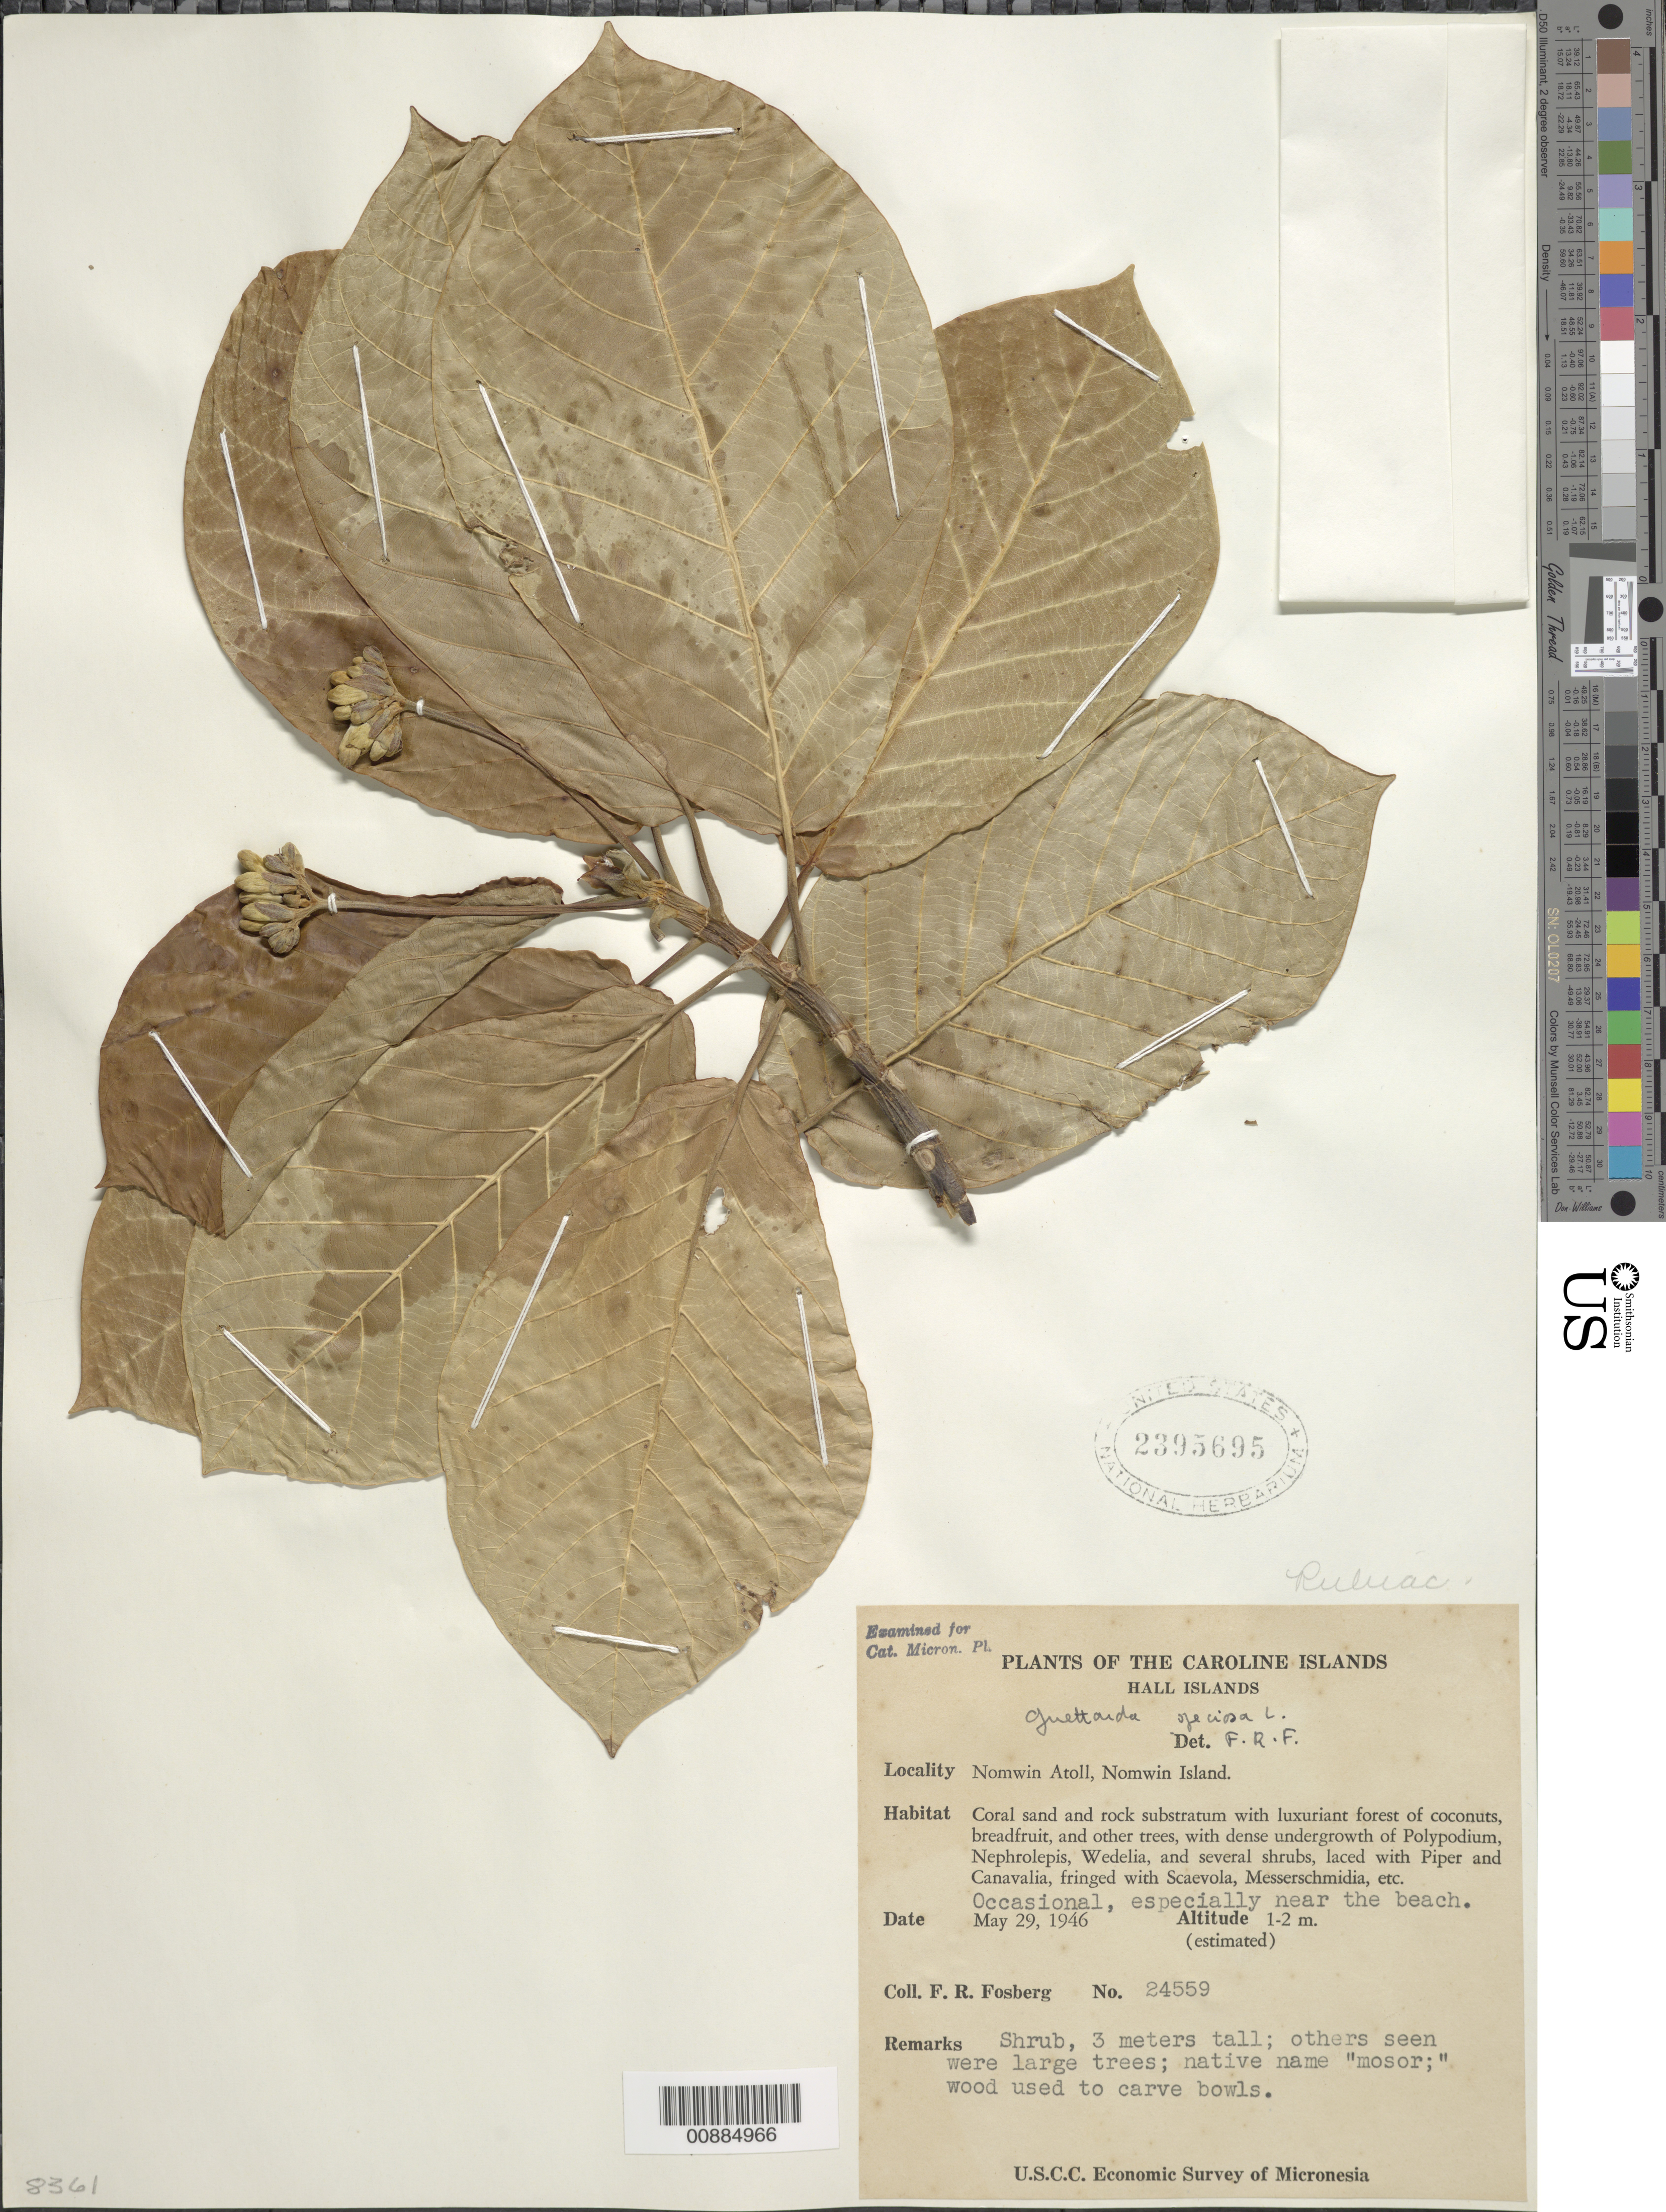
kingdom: Plantae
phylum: Tracheophyta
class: Magnoliopsida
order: Gentianales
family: Rubiaceae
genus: Guettarda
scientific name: Guettarda speciosa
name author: L.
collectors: F. R. Fosberg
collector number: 24559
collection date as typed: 29 May 1946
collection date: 1946-05-29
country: Micronesia, Federated States of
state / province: Truk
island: Nomwin Atoll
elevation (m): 1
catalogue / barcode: US 2395695